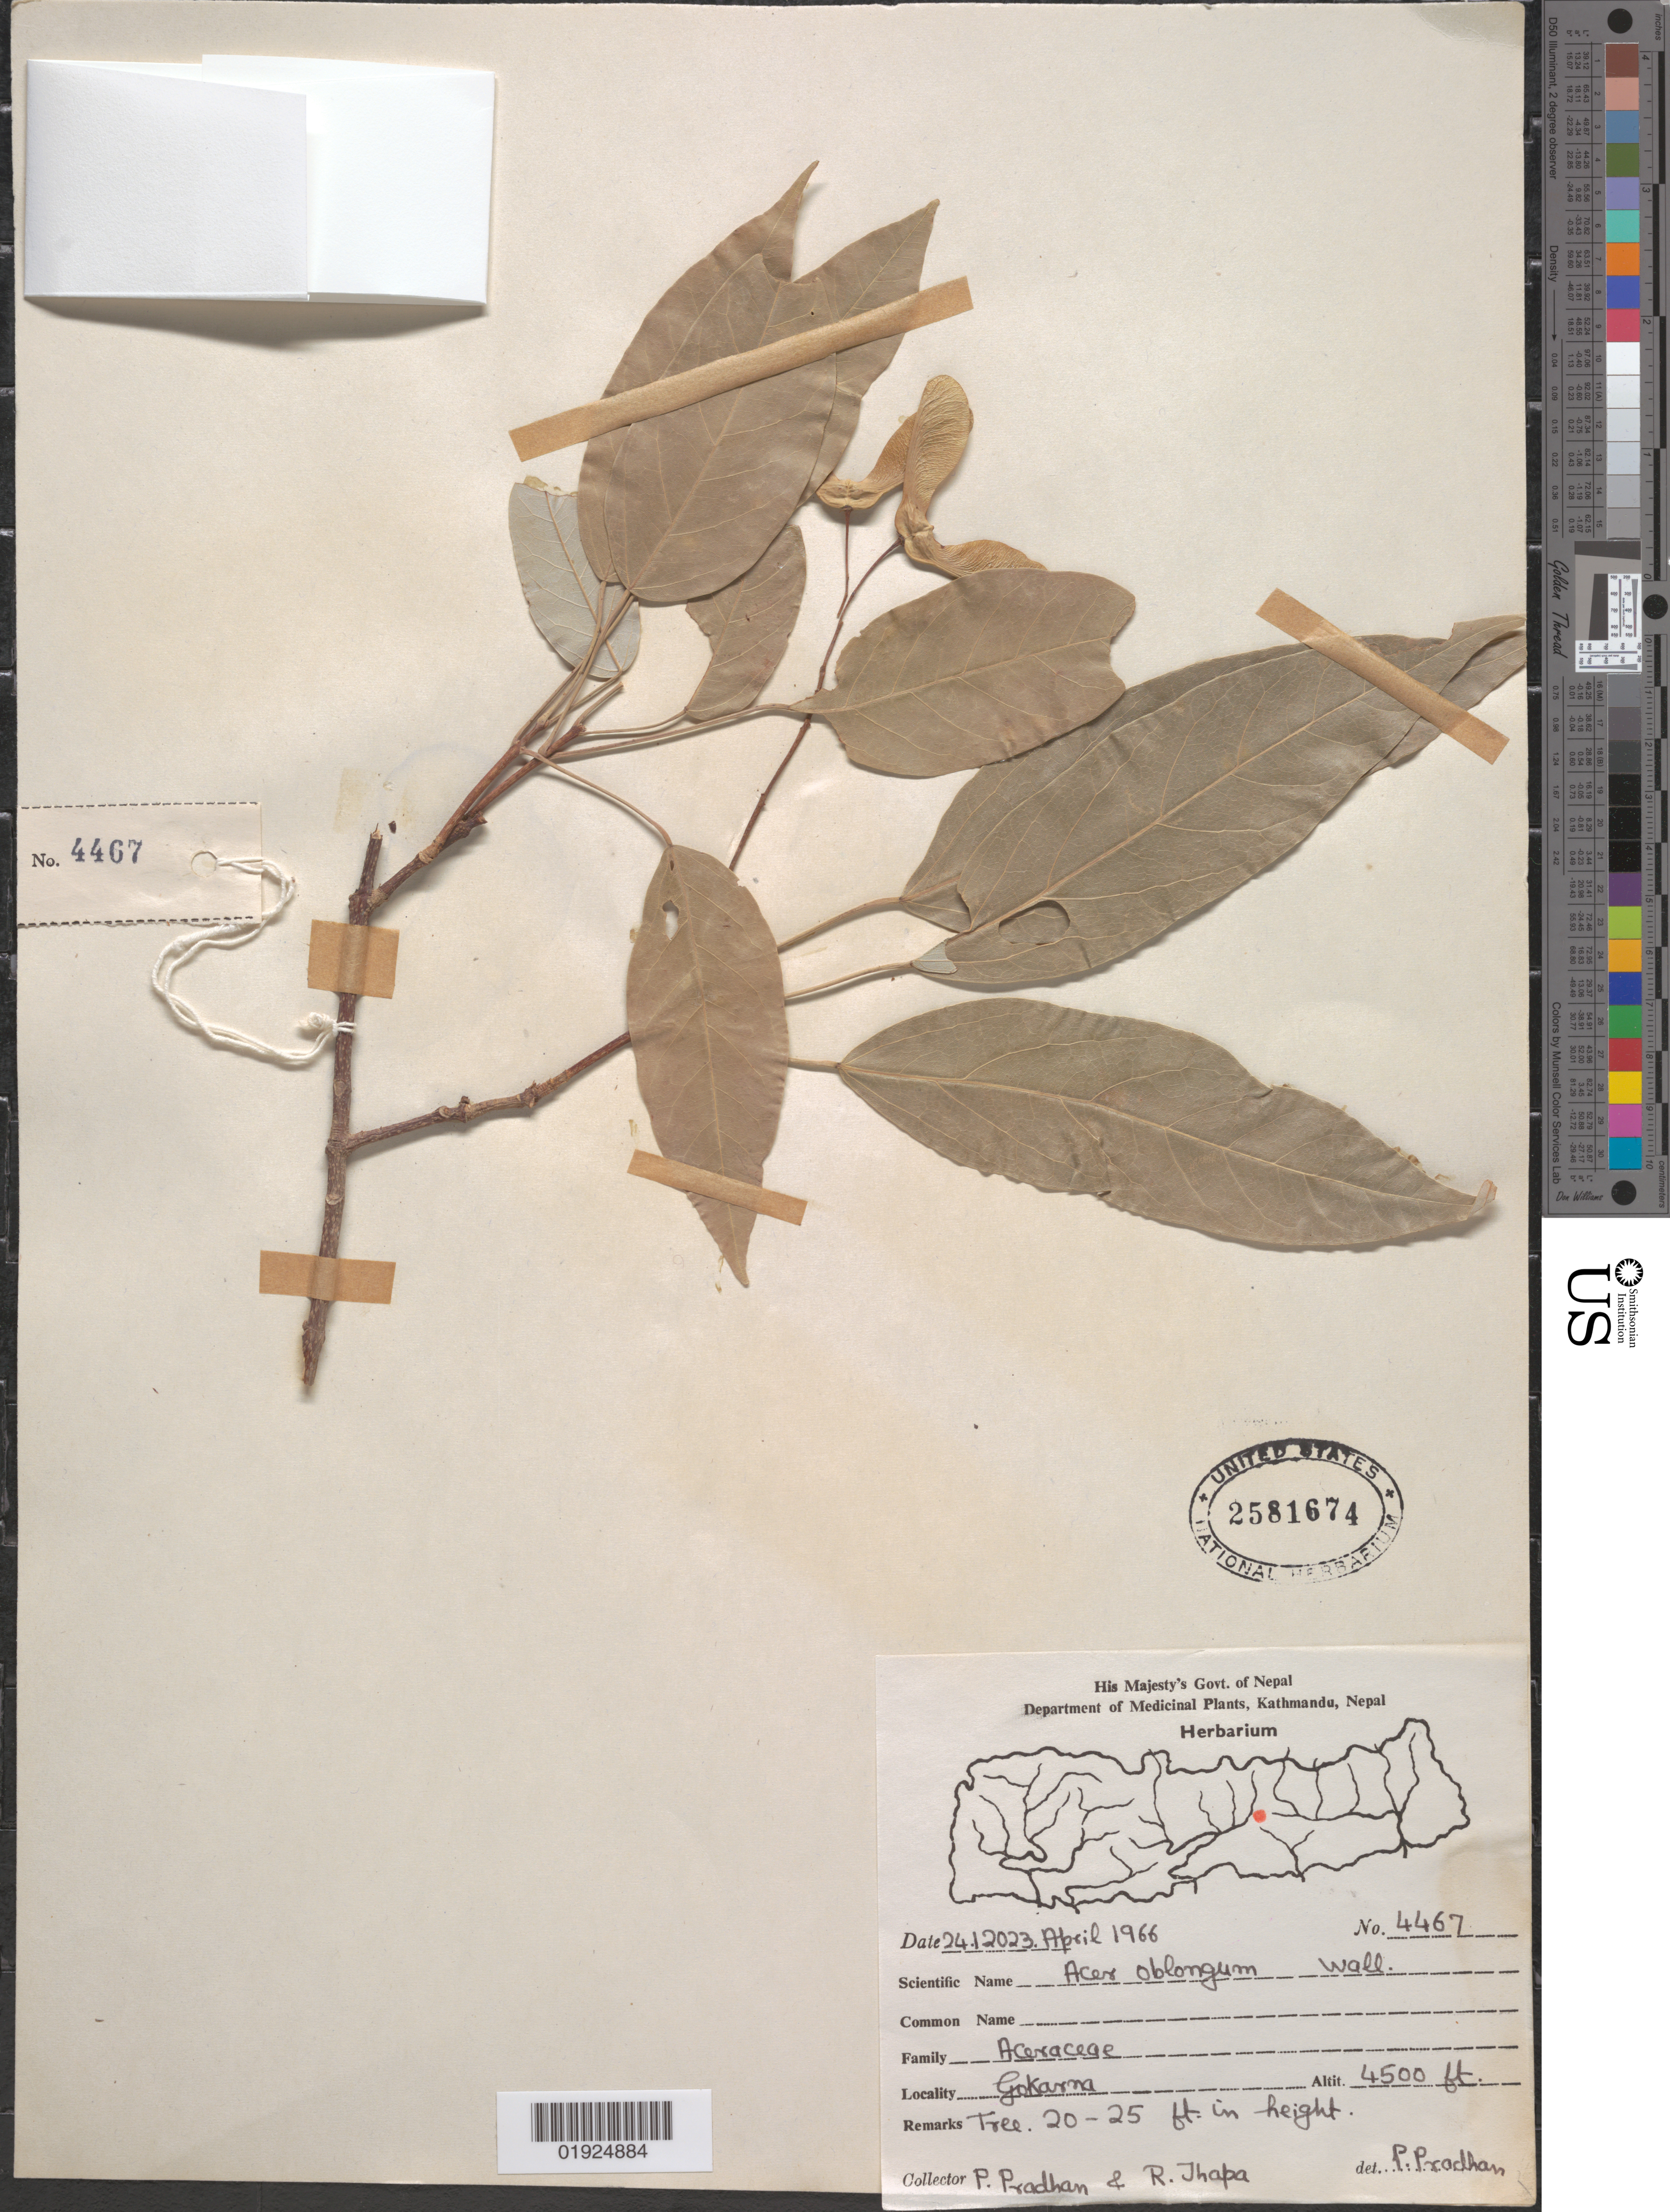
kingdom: Plantae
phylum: Tracheophyta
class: Magnoliopsida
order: Sapindales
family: Sapindaceae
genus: Acer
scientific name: Acer oblongum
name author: Wall. ex DC.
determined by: Pradhan, Prabha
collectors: P. Pradhan & R. Thapa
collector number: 4467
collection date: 1966-04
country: Nepal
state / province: Bagmati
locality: Gokarna [Gokarneshwar]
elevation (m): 1372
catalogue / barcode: US 2581674